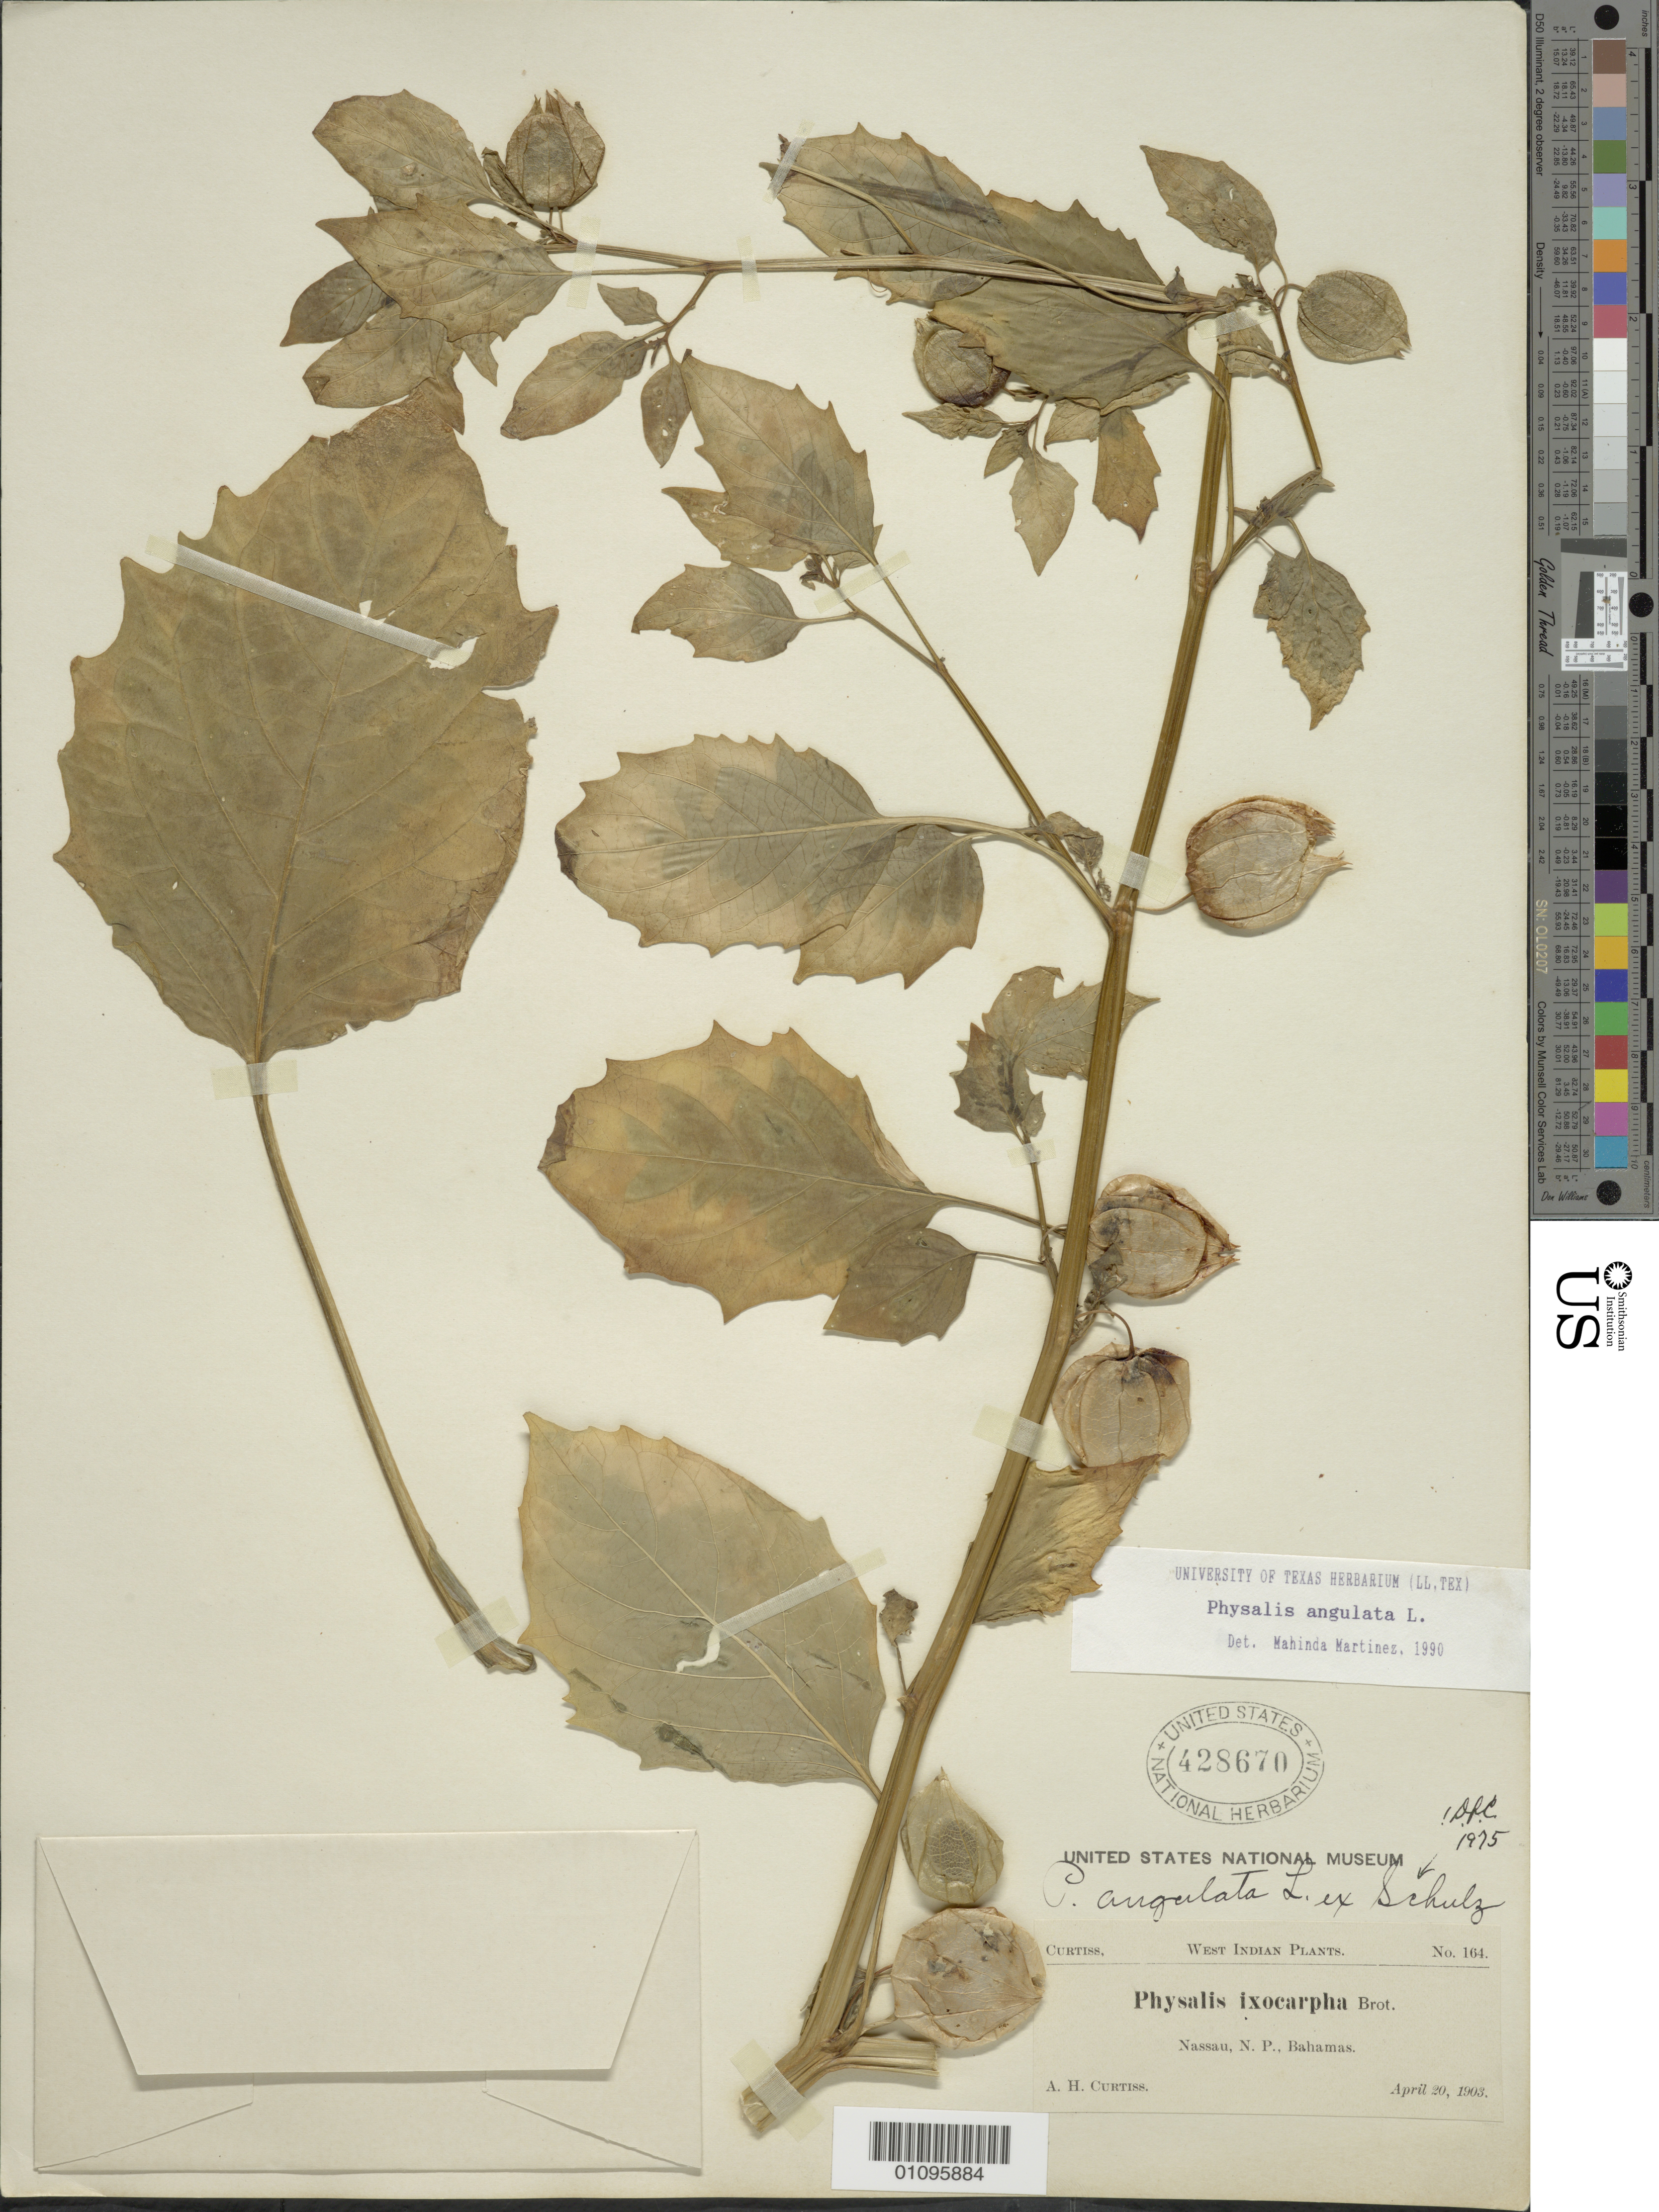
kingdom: Plantae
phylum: Tracheophyta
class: Magnoliopsida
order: Solanales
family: Solanaceae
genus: Physalis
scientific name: Physalis angulata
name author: L.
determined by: Martinez, M.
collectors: A. H. Curtiss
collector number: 164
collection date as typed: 20 Apr 1903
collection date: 1903-04-20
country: Bahamas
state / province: New Providence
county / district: Nassau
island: New Providence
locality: Nassau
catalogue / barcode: US 428670